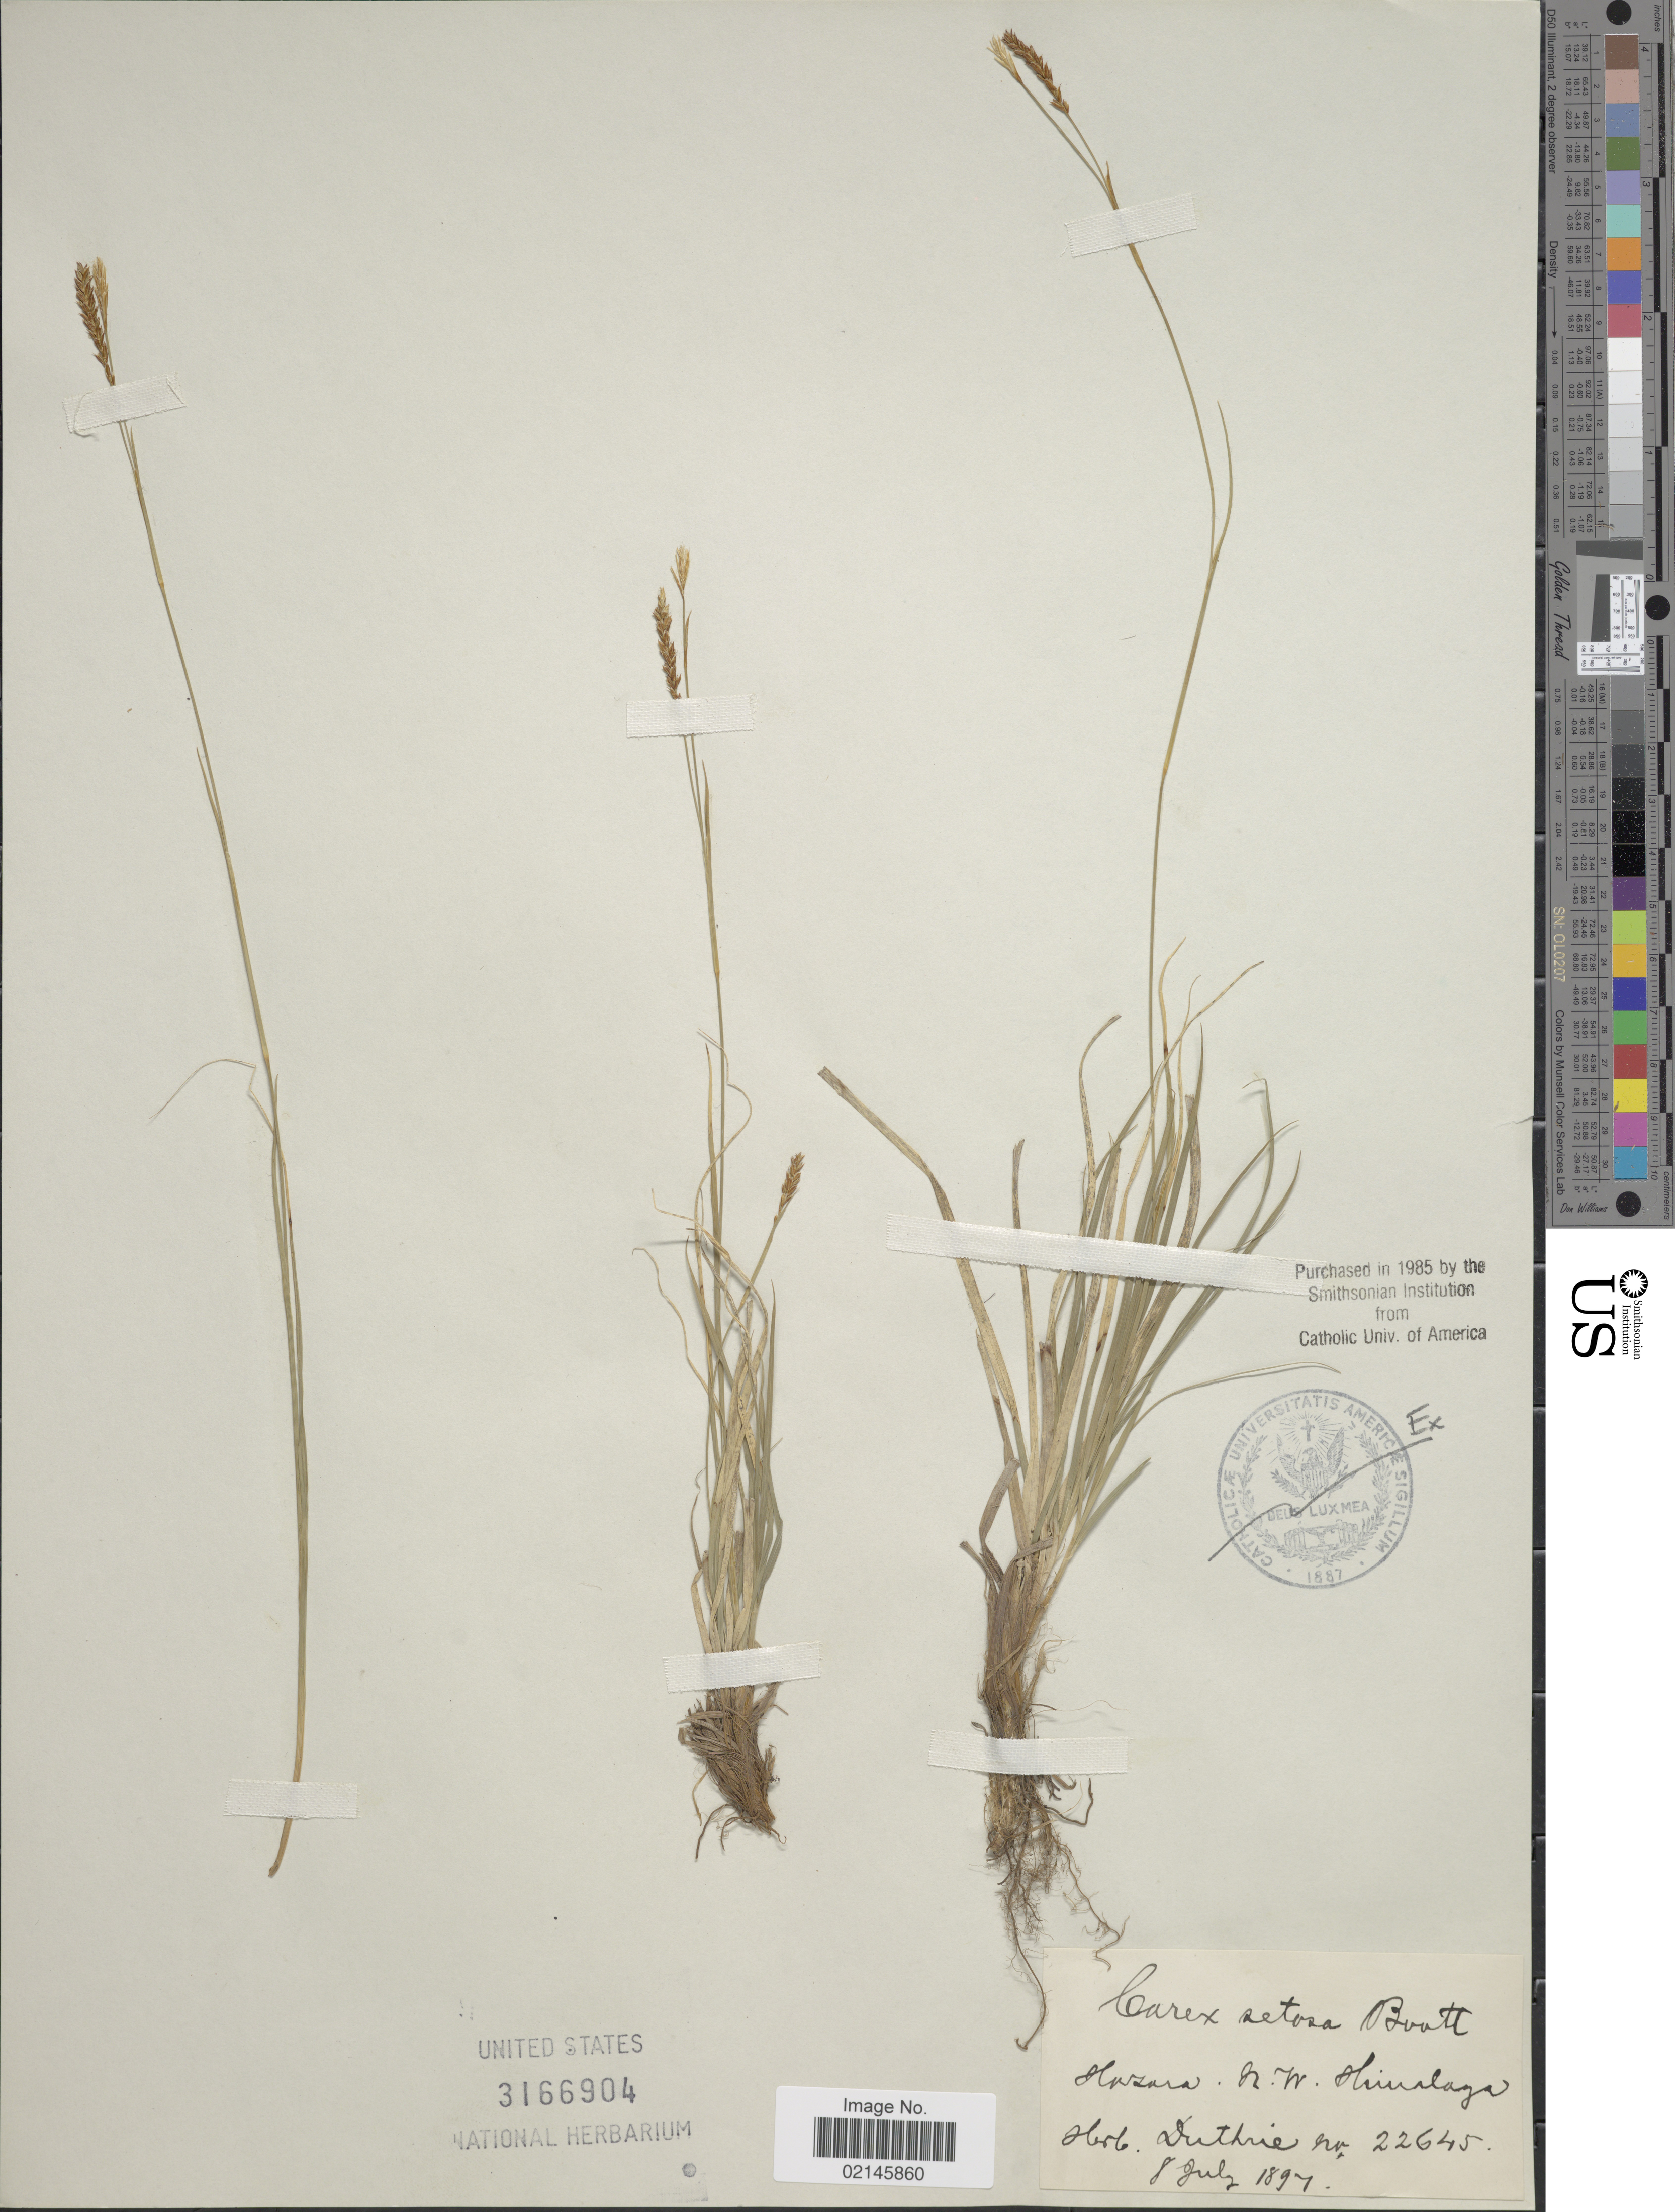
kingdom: Plantae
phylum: Tracheophyta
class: Liliopsida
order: Poales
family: Cyperaceae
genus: Carex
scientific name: Carex setosa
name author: Boott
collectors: Ex herb. Duthie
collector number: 22645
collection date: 1897-07-08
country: Pakistan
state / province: Khyber Pakhtunkhwa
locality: Hazara, N. W. Himalaya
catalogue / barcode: US 3166904